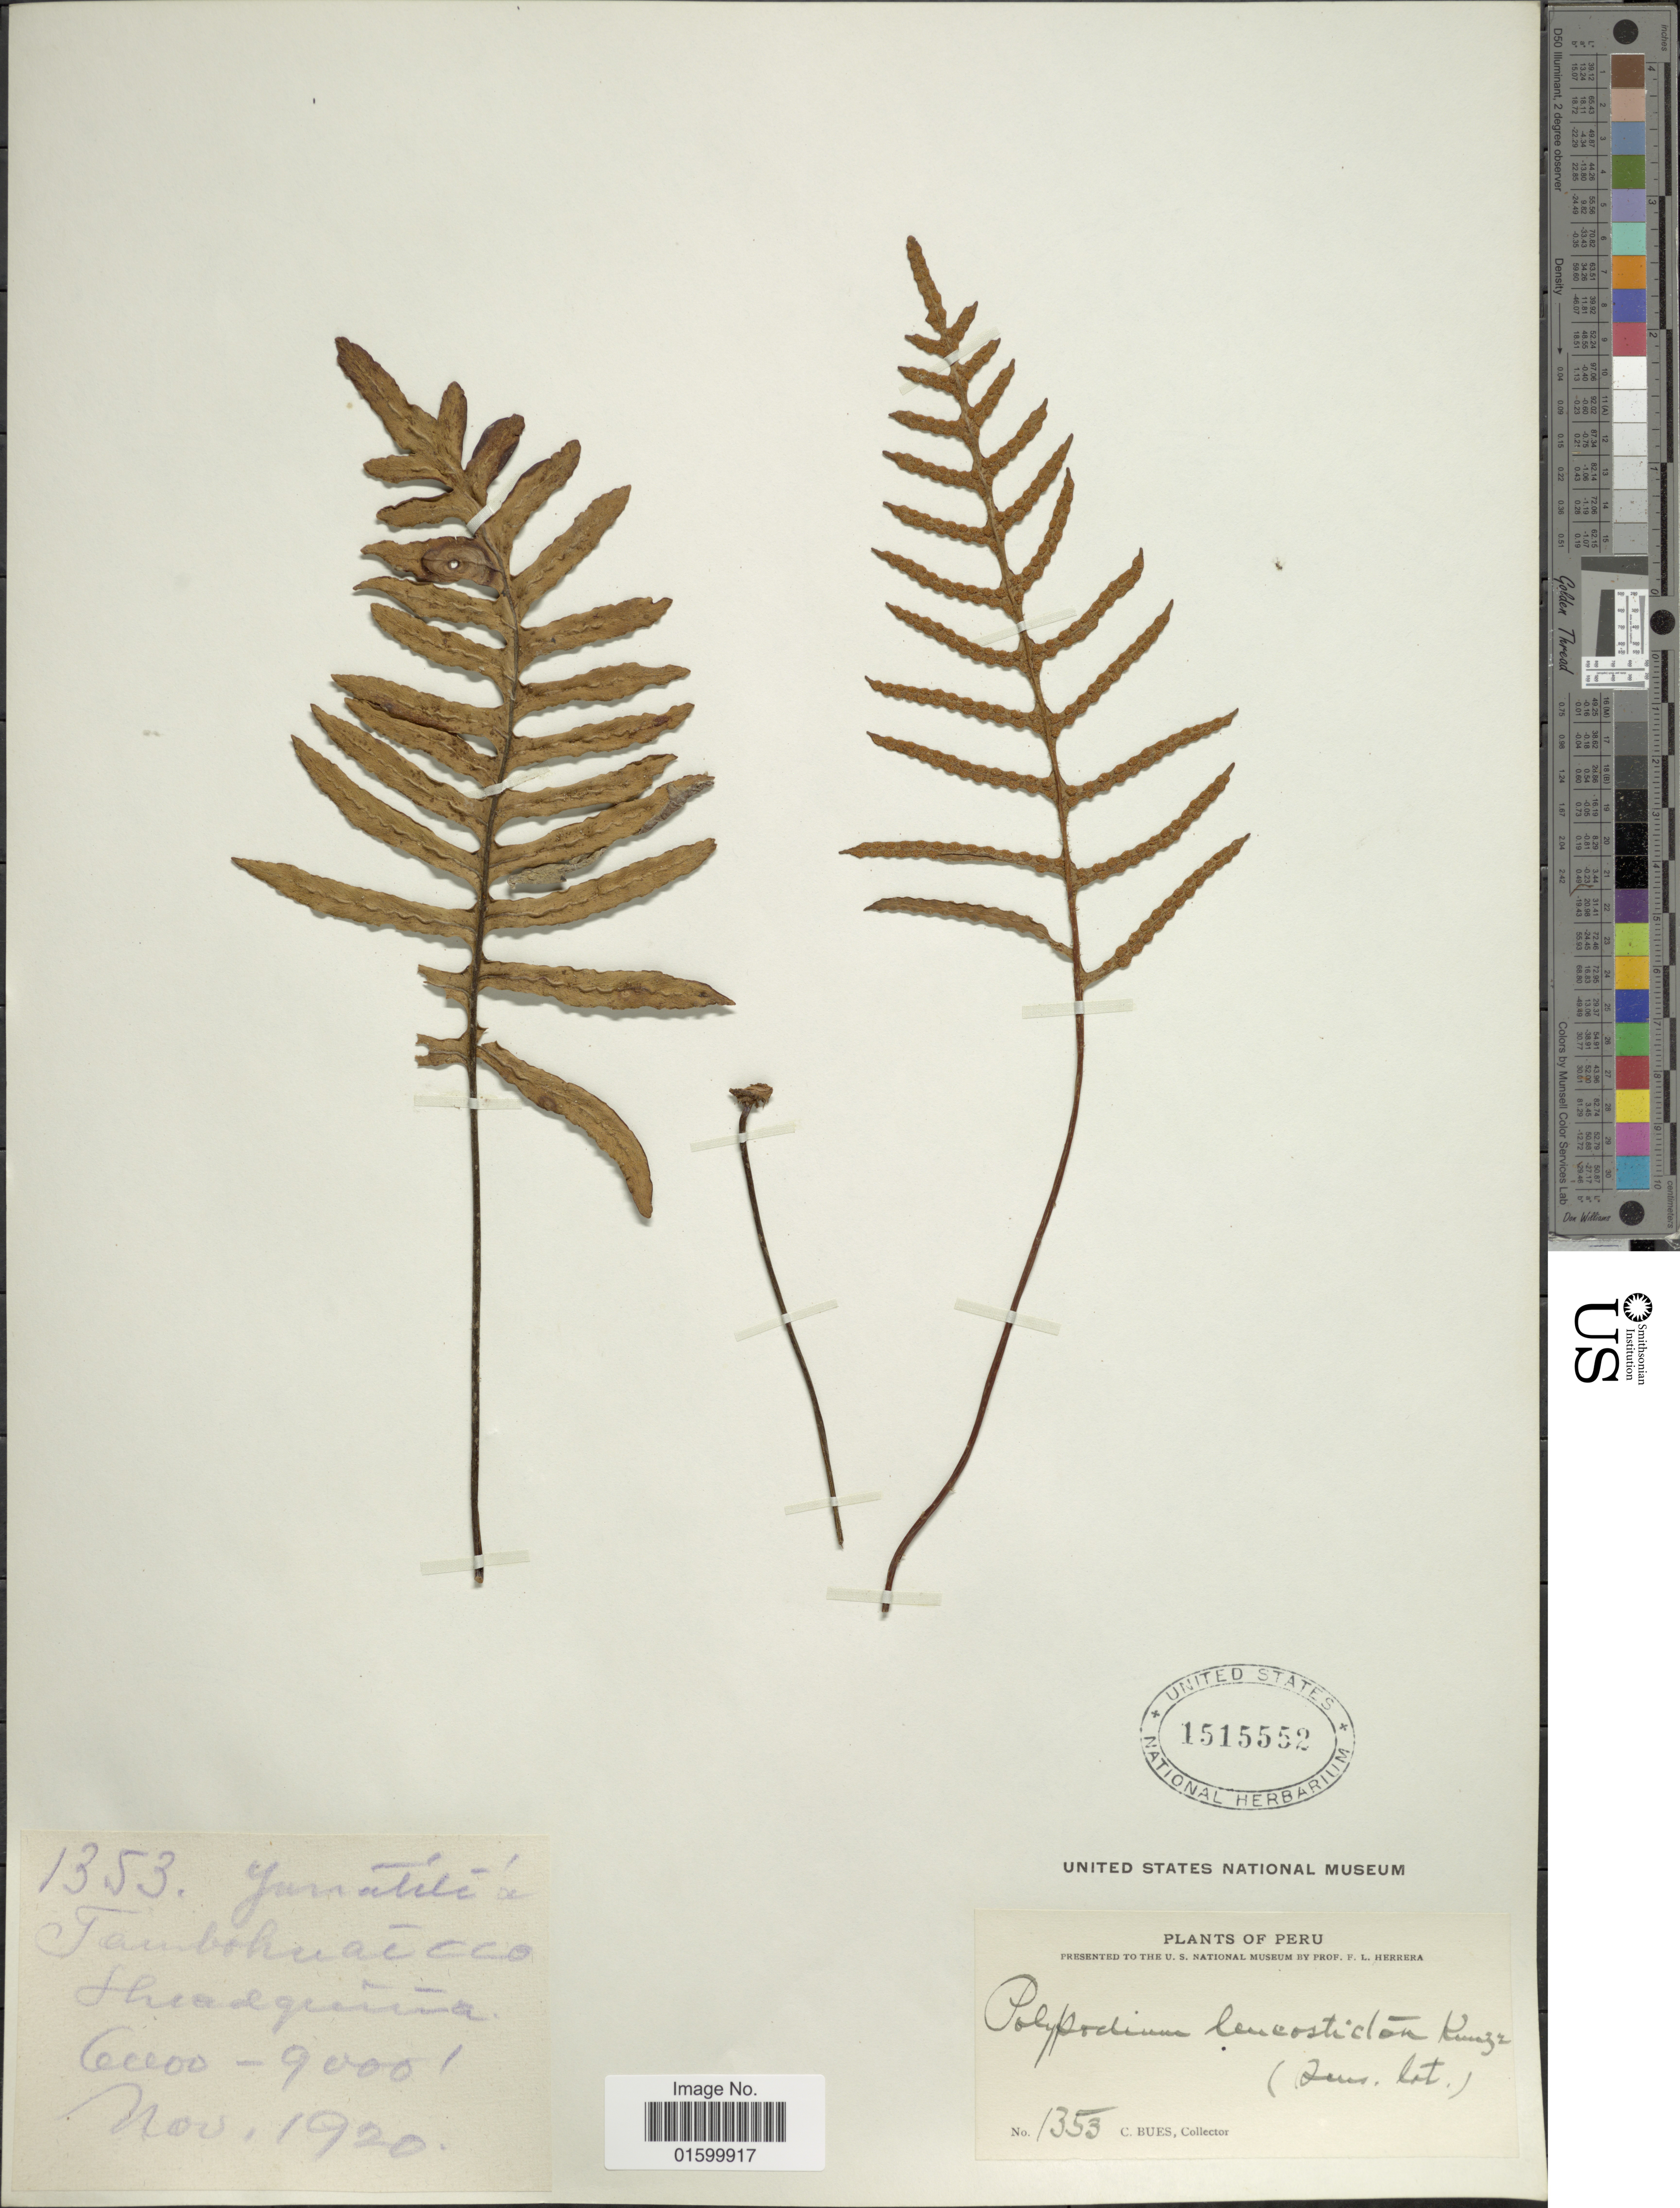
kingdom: Plantae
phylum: Tracheophyta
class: Polypodiopsida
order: Polypodiales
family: Polypodiaceae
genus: Pleopeltis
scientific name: Pleopeltis remota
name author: (Desv.) A.R. Sm.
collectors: C. Bues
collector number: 1353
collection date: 1920-11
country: Peru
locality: Yunatiti a Tambohuaicco, Huadquiña.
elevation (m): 1829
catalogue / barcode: US 1515552